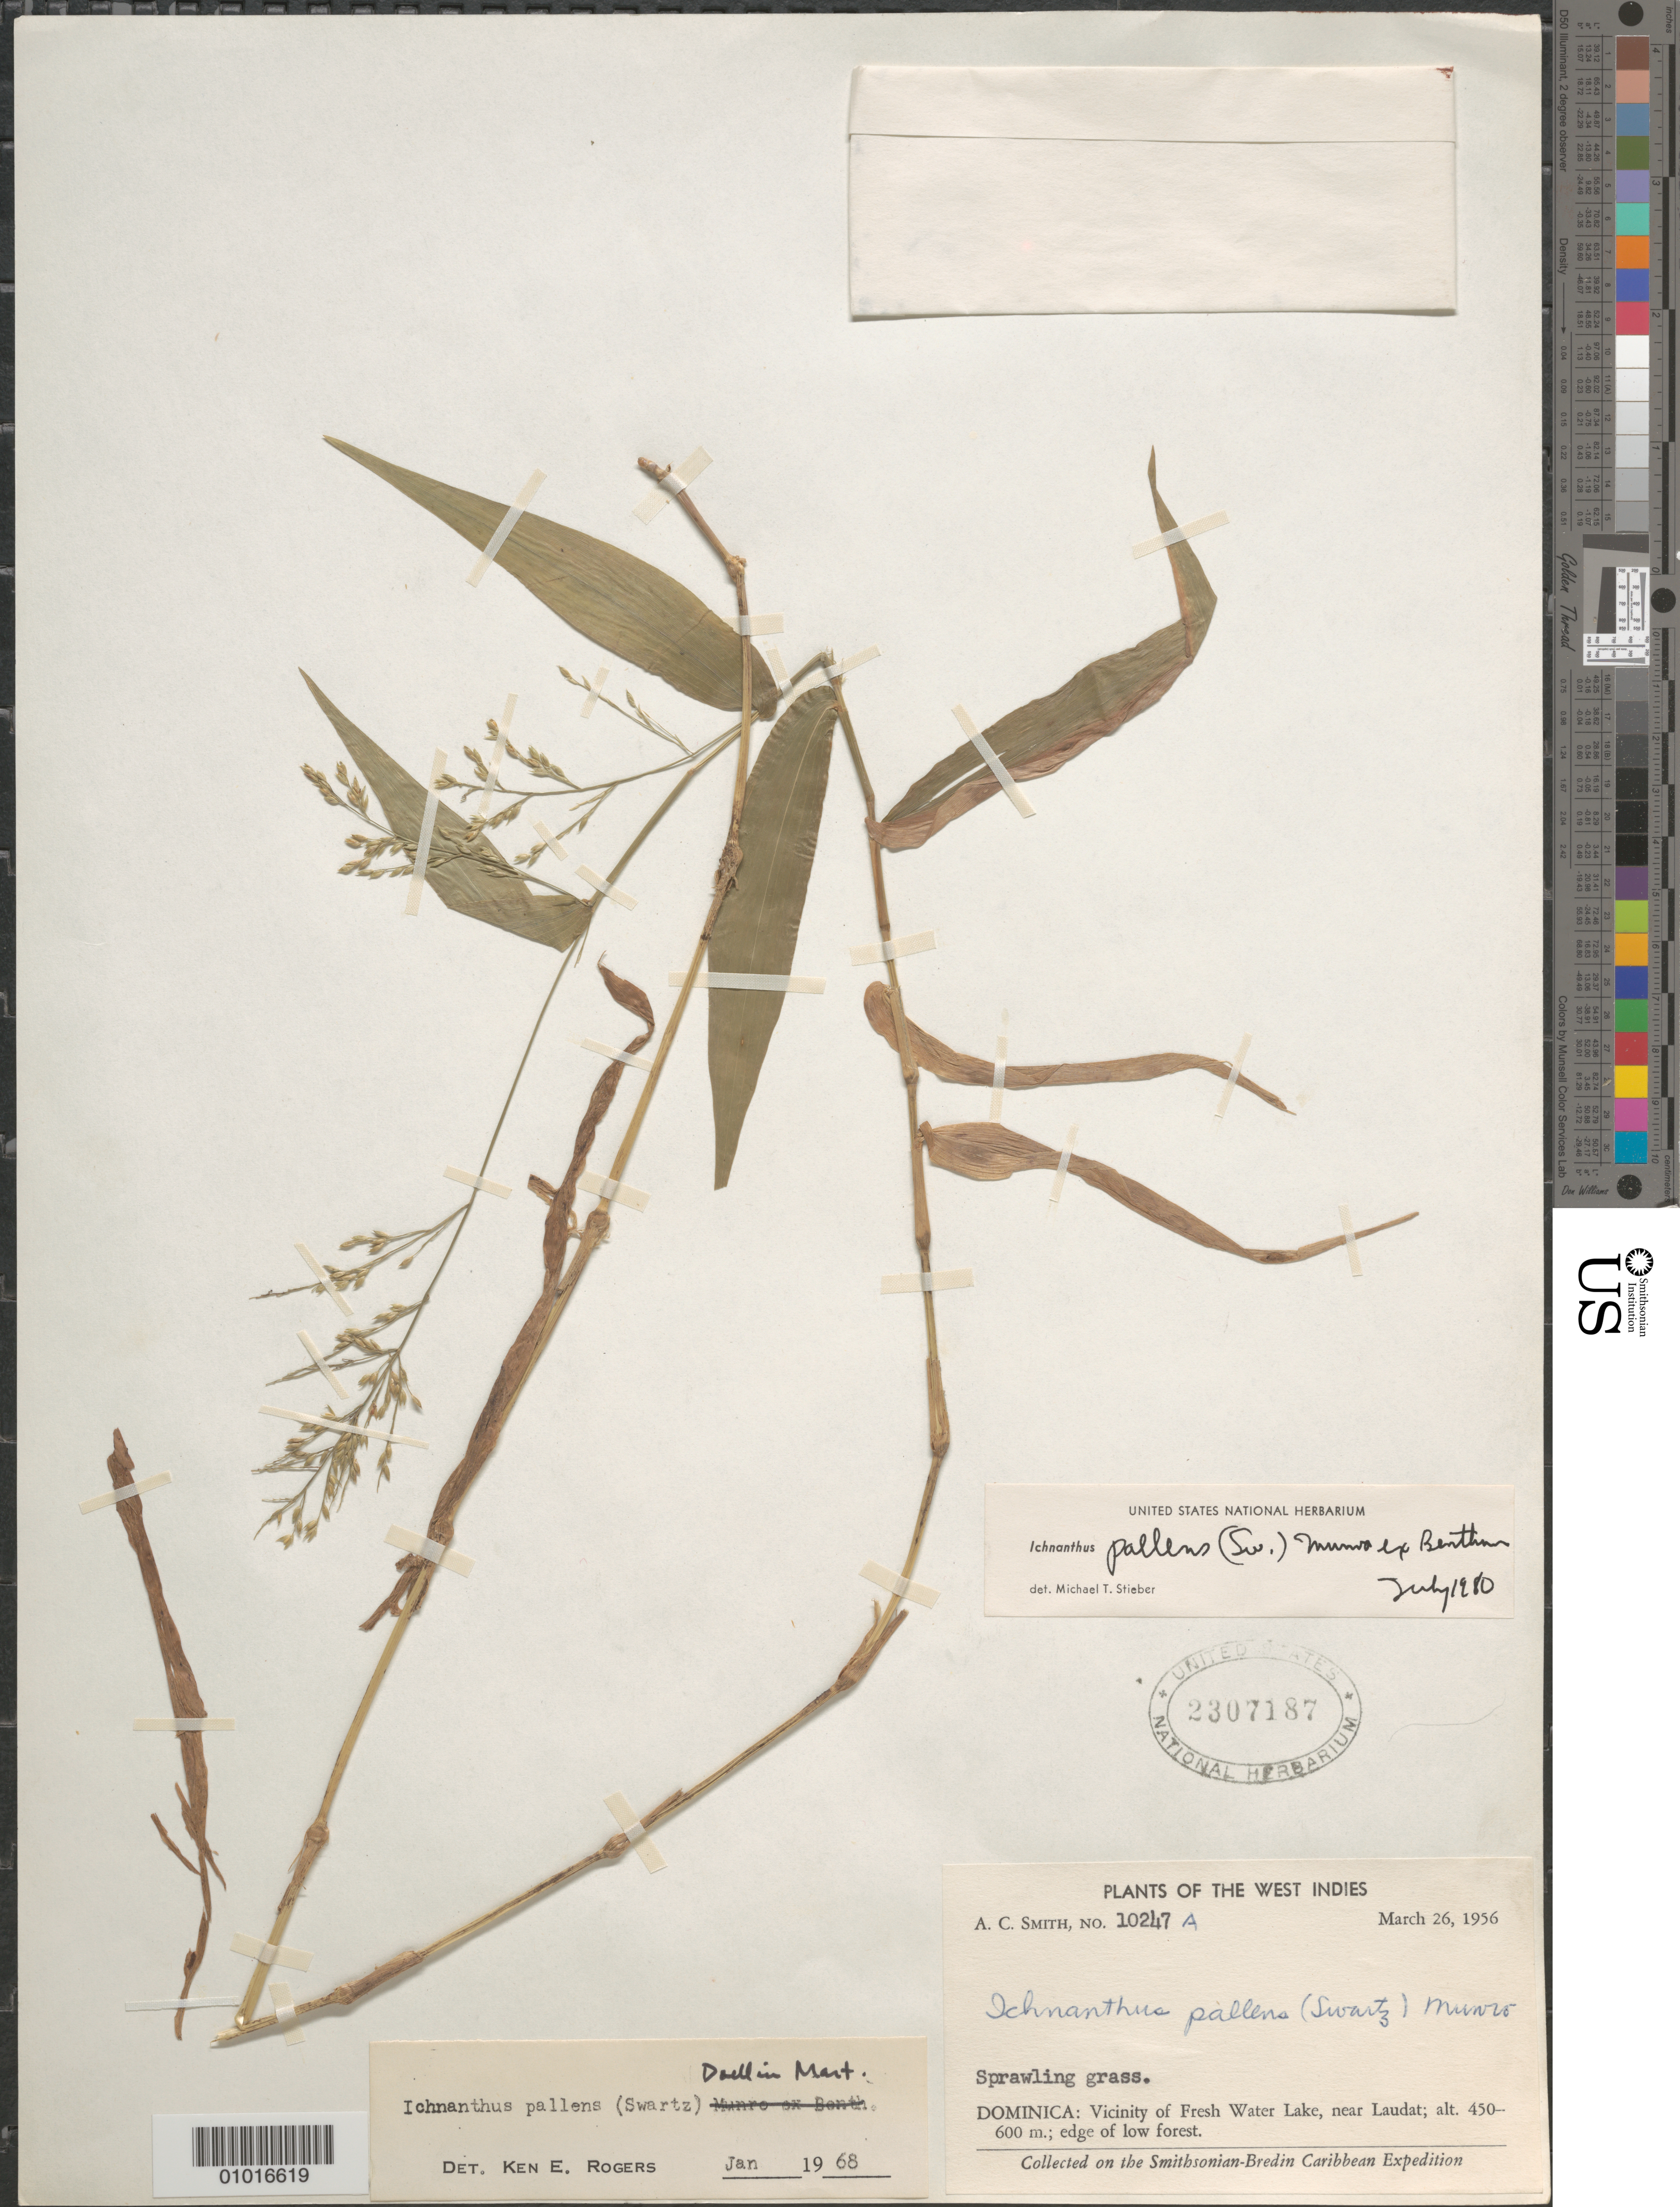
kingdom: Plantae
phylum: Tracheophyta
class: Liliopsida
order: Poales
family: Poaceae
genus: Ichnanthus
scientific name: Ichnanthus pallens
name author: (Sw.) Munro ex Benth.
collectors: A. C. Smith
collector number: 10247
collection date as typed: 26 Mar 1956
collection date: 1956-03-26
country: Dominica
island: Dominica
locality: Vicinity of fresh water lake, near Laudat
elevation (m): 450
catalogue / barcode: US 2307187